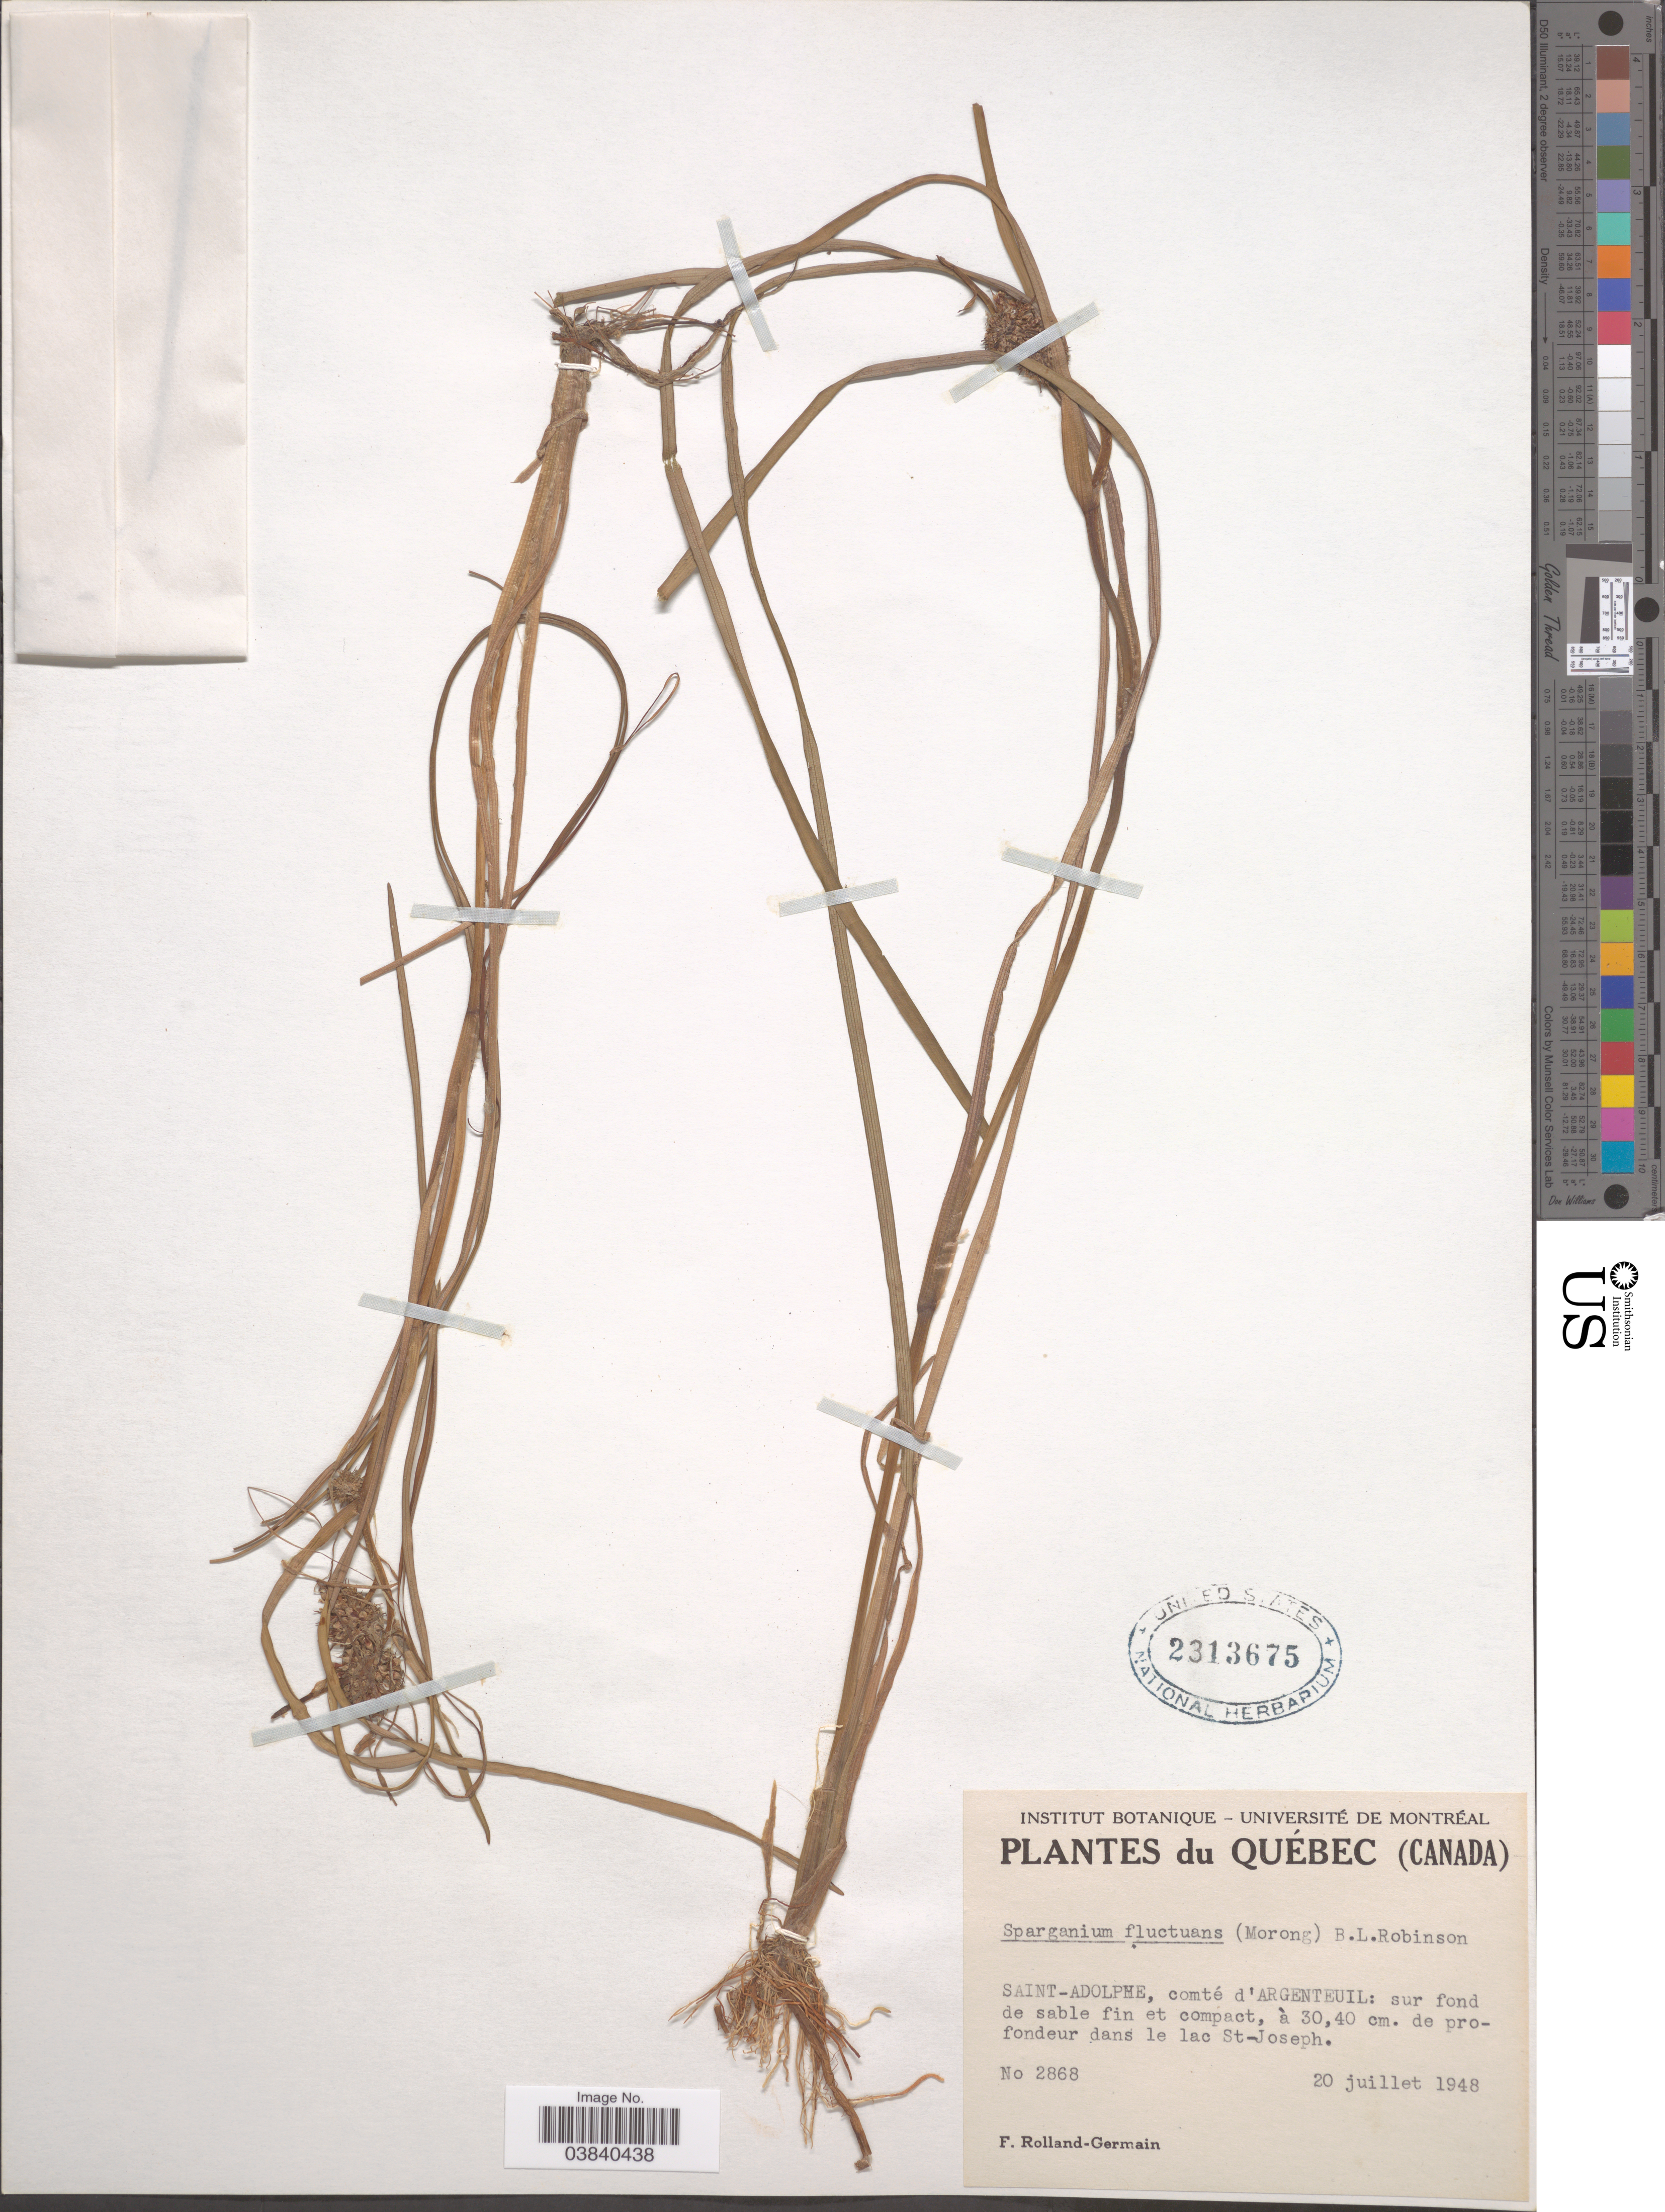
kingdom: Plantae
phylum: Tracheophyta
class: Liliopsida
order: Poales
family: Typhaceae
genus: Sparganium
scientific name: Sparganium fluctuans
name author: (Engelm.) B.L. Rob.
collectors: Rolland-Germain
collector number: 2868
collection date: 1948-07-20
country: Canada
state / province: Quebec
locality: Saint-Adolphe, comté d'Argenteuil: profondeur dans le lac St-Joseph.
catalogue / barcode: US 2313675